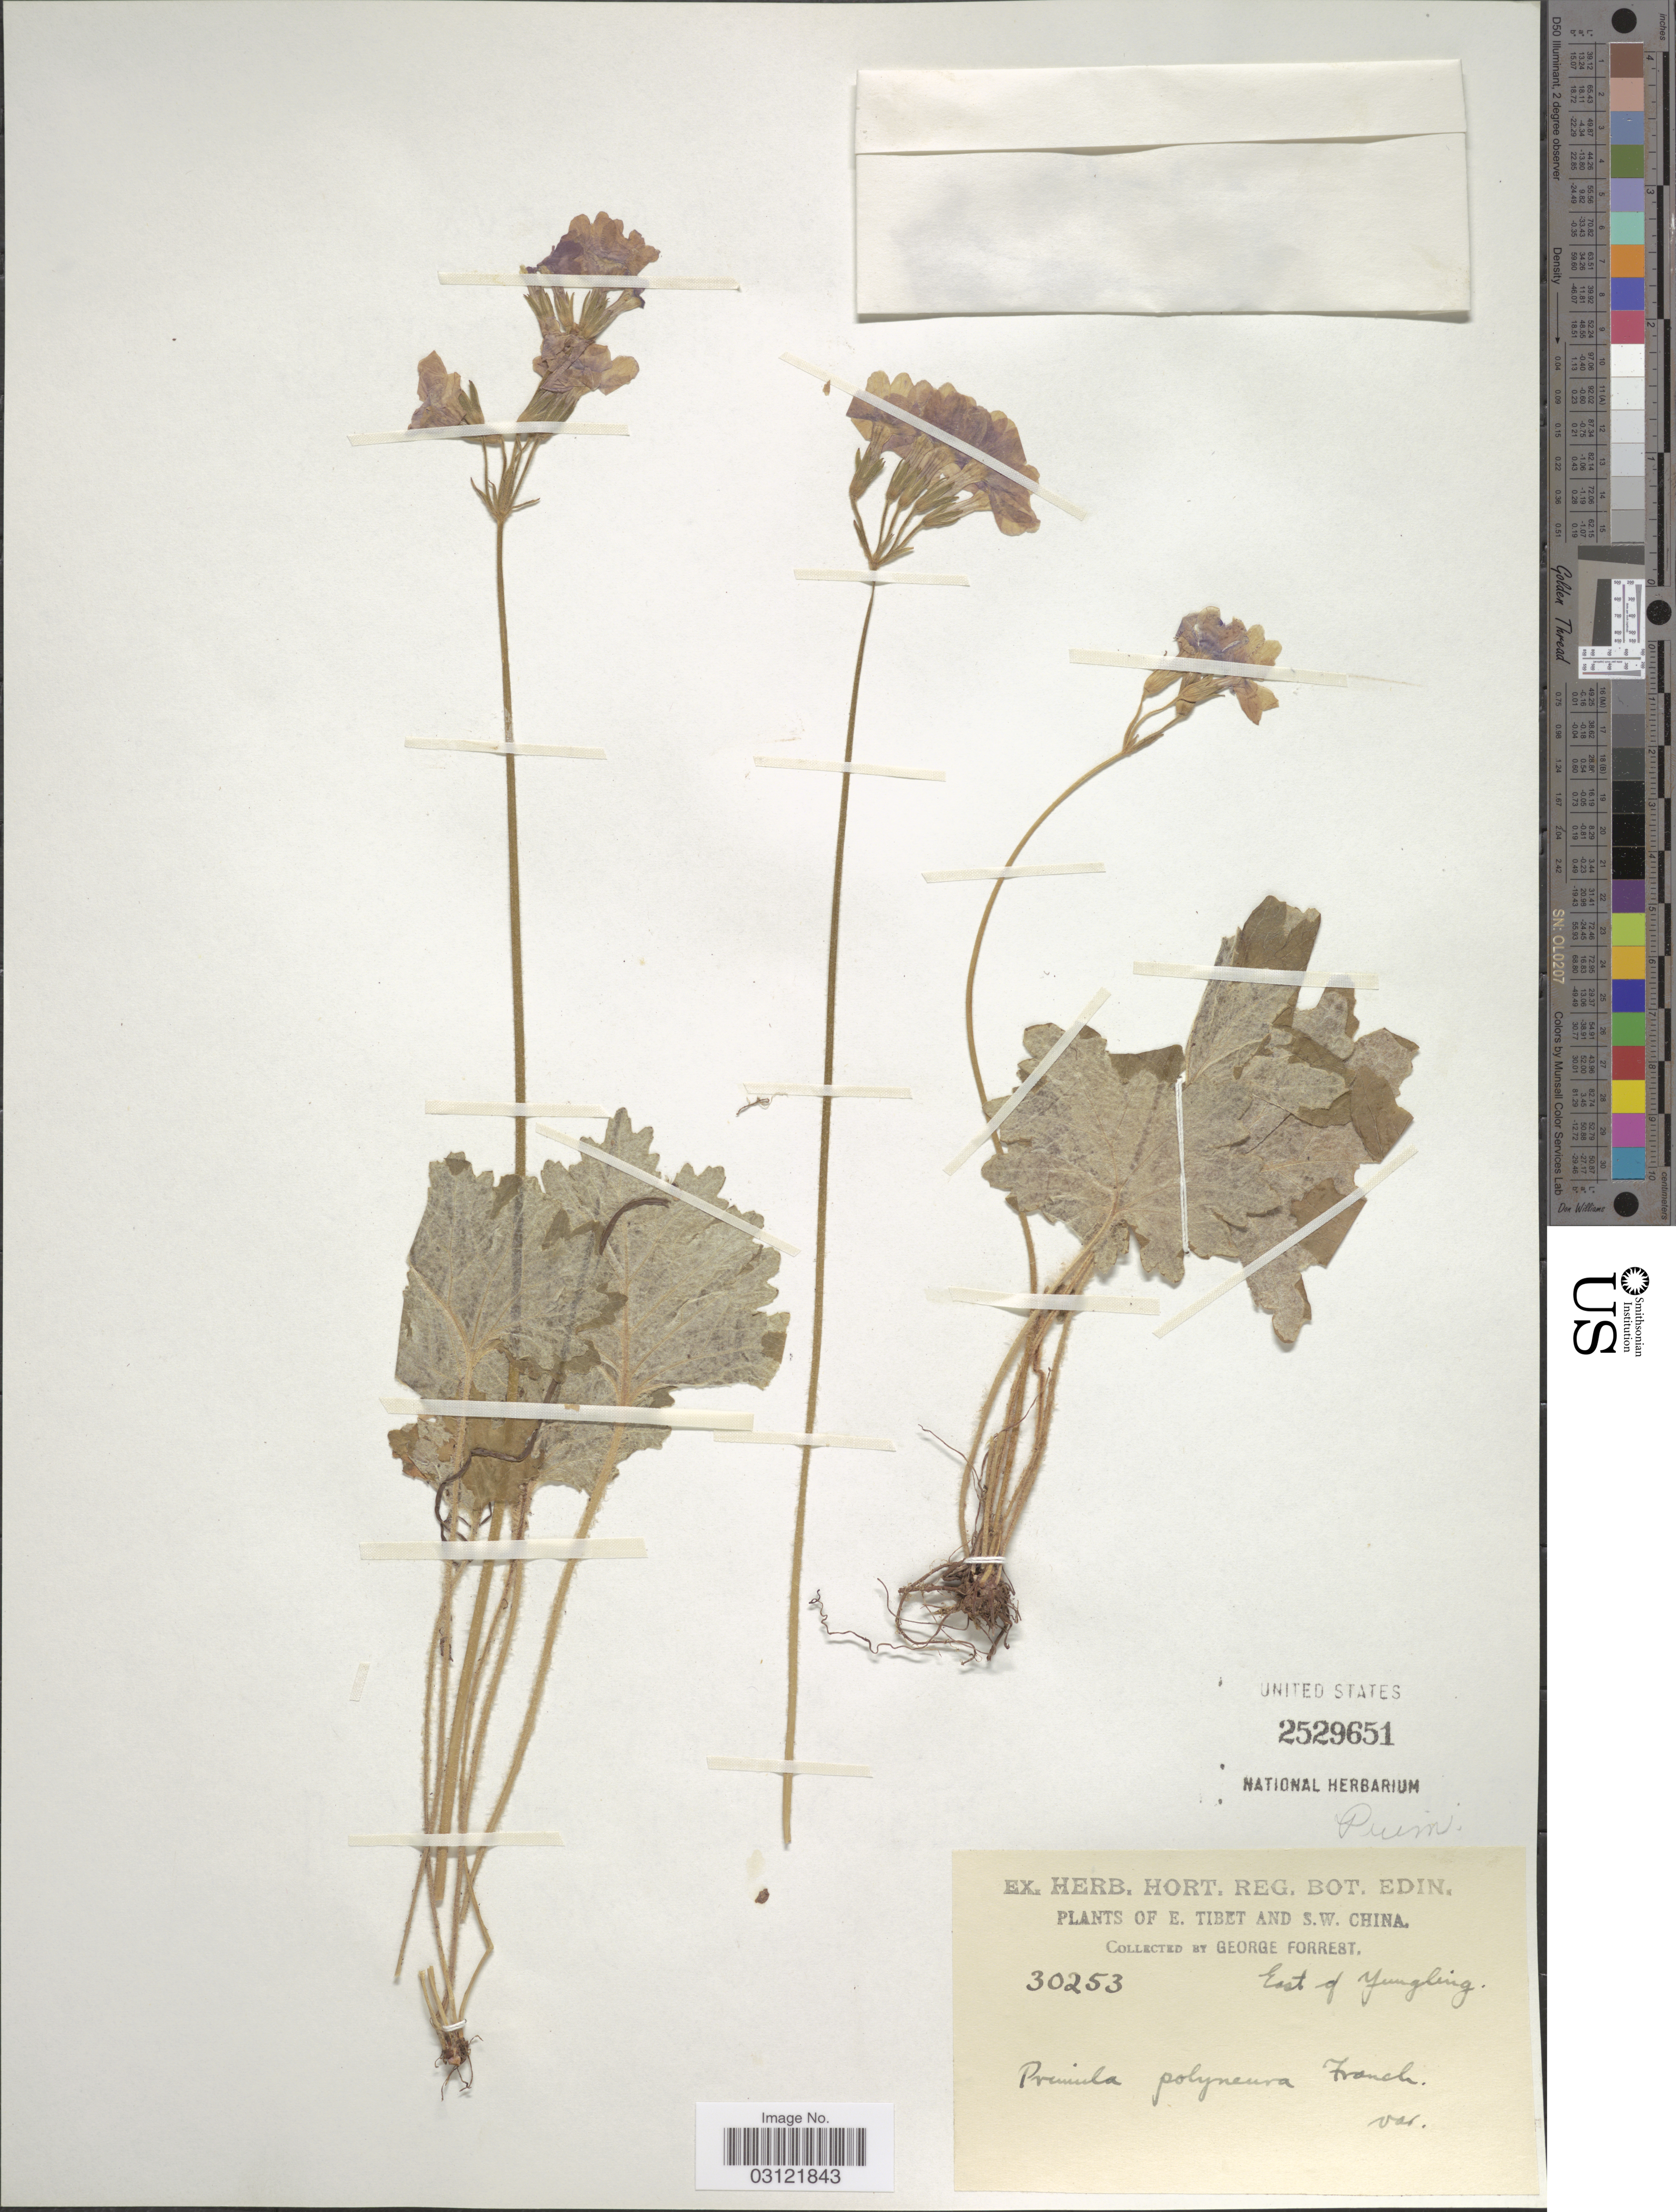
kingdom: Plantae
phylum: Tracheophyta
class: Magnoliopsida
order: Ericales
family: Primulaceae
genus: Primula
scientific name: Primula polyneura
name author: Franch.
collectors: G. Forrest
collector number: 30253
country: China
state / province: Xizang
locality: E. Tibet and S.W. China. East of Yungling.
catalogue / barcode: US 2529651